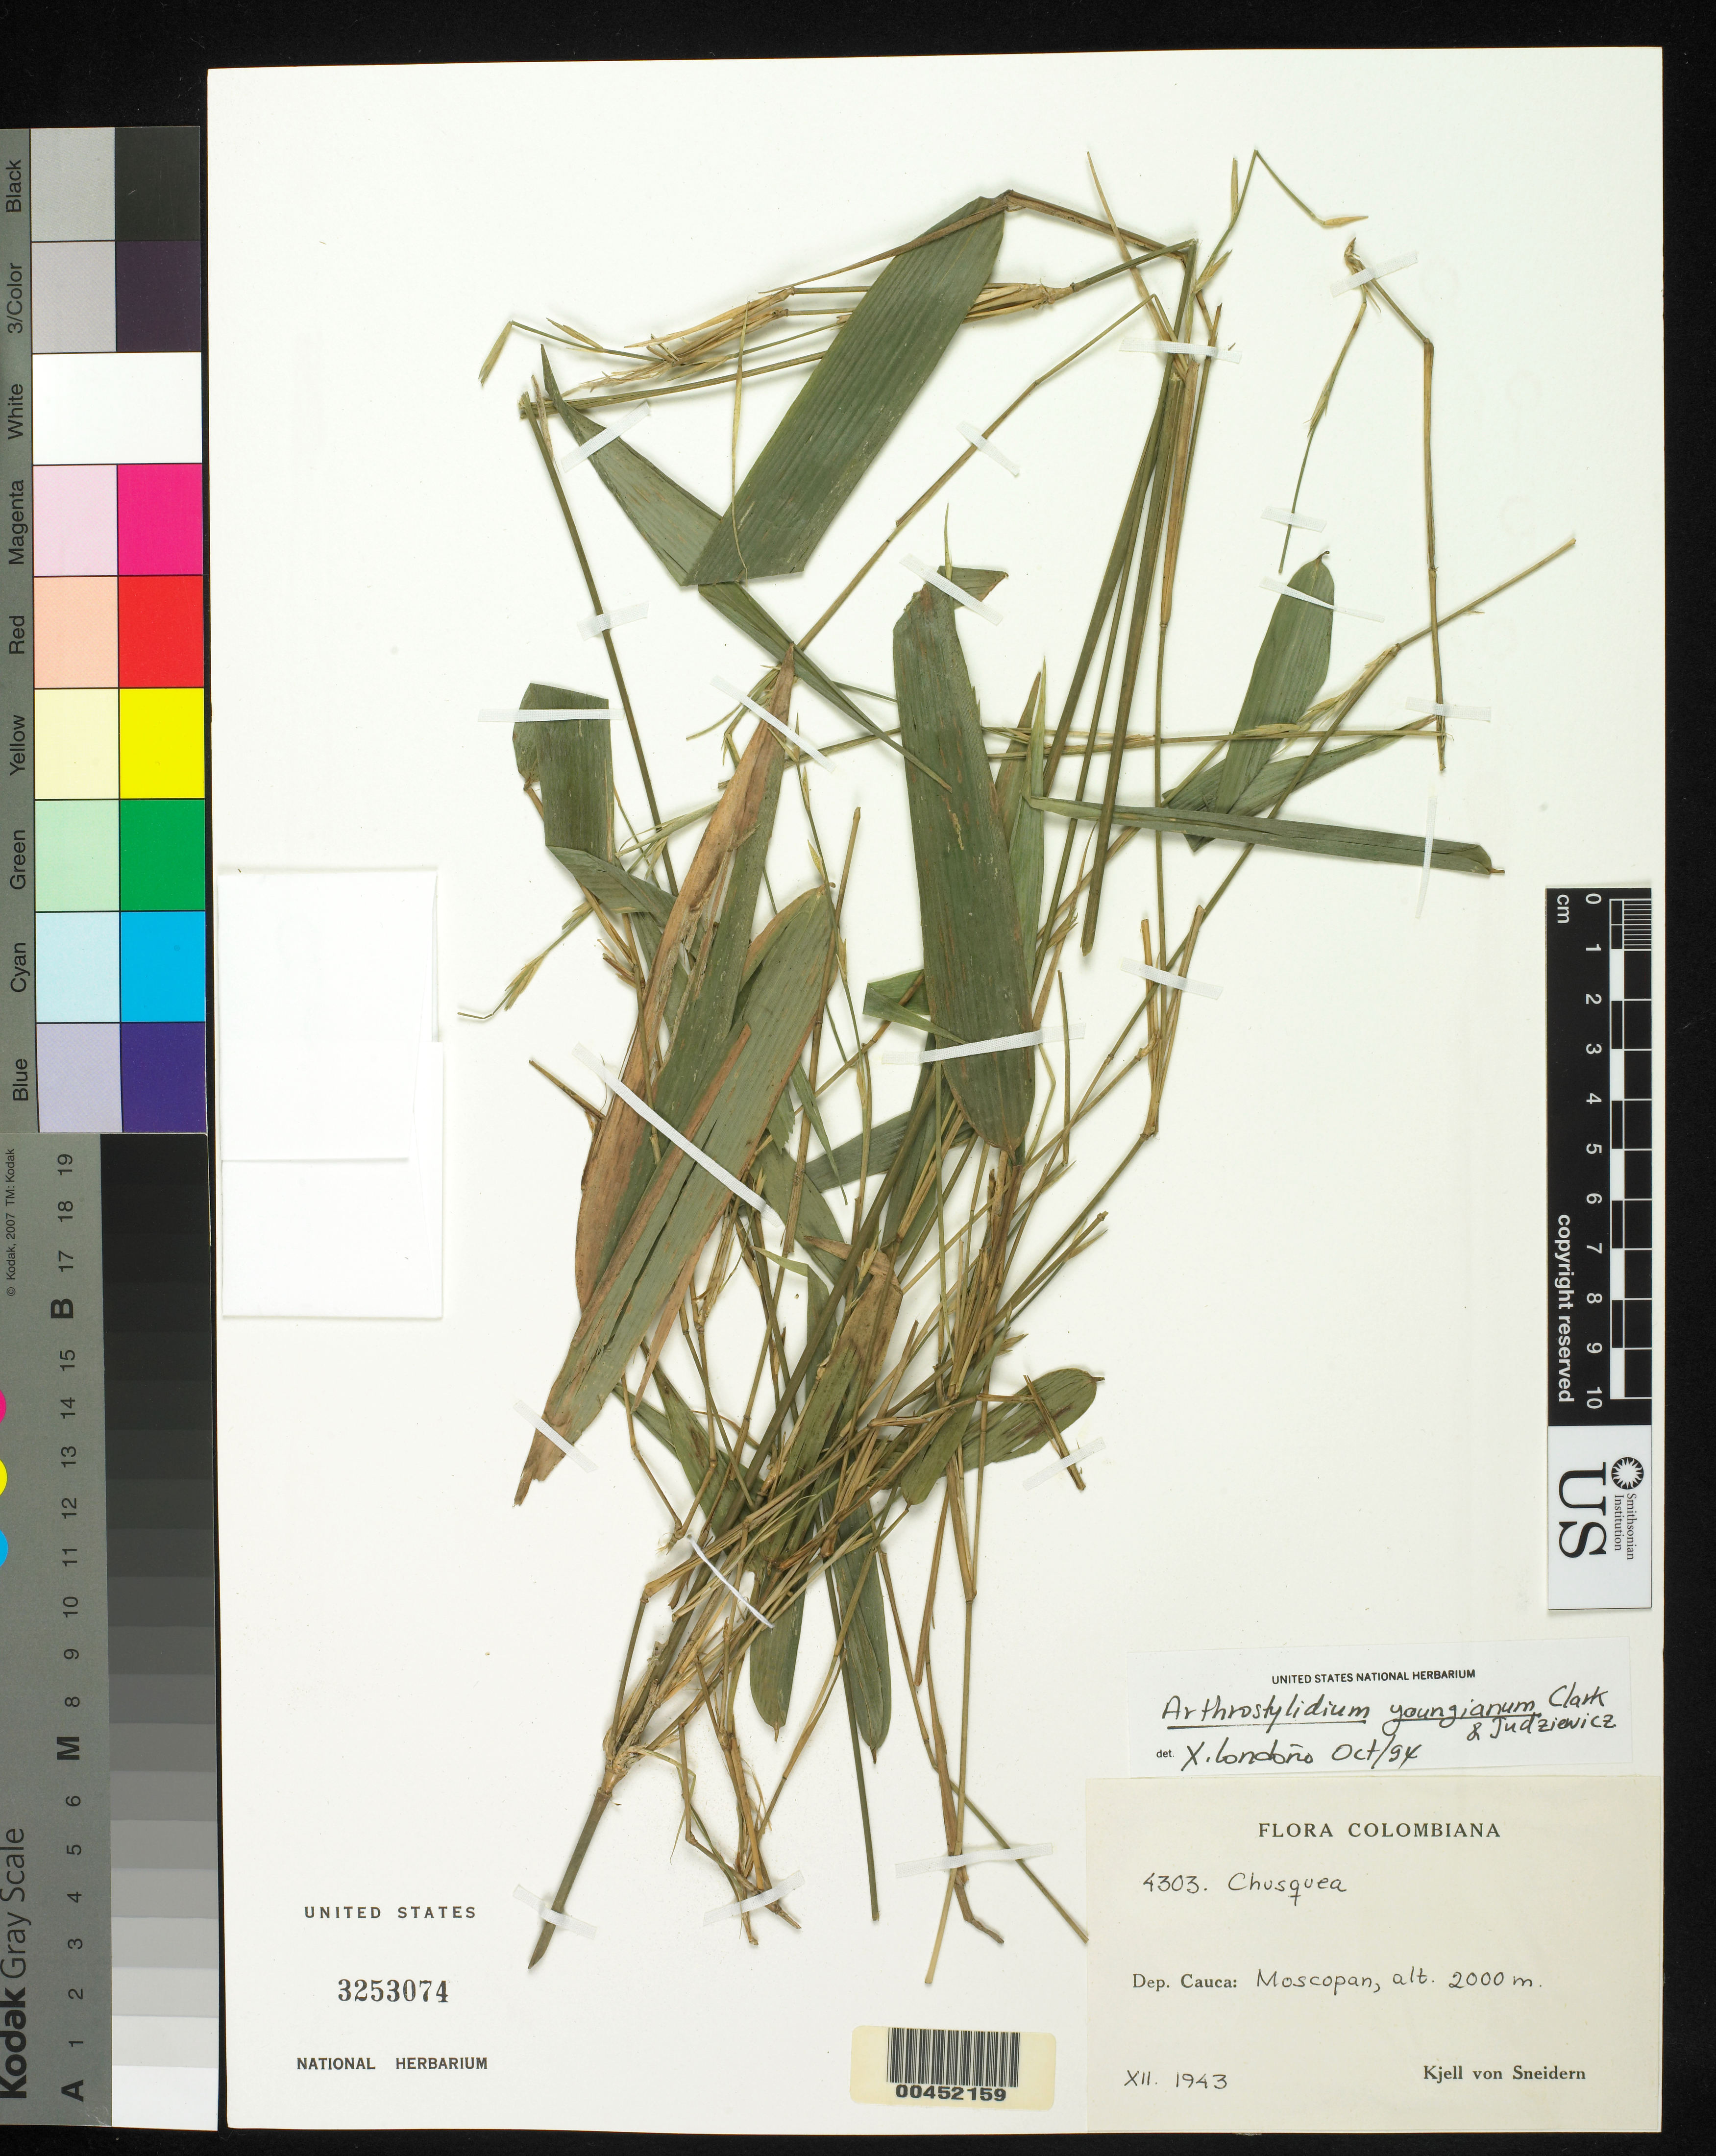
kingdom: Plantae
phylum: Tracheophyta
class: Liliopsida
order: Poales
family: Poaceae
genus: Arthrostylidium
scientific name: Arthrostylidium youngianum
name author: L.G. Clark & Judz.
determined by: Londoño, X., (TULV), Jardin Botanico "Juan Maria Cespedes"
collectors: K. von Sneidern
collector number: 4303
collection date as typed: Dec 1943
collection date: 1943-12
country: Colombia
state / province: Cauca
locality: Moscopan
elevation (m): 2000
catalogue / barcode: US 3253074